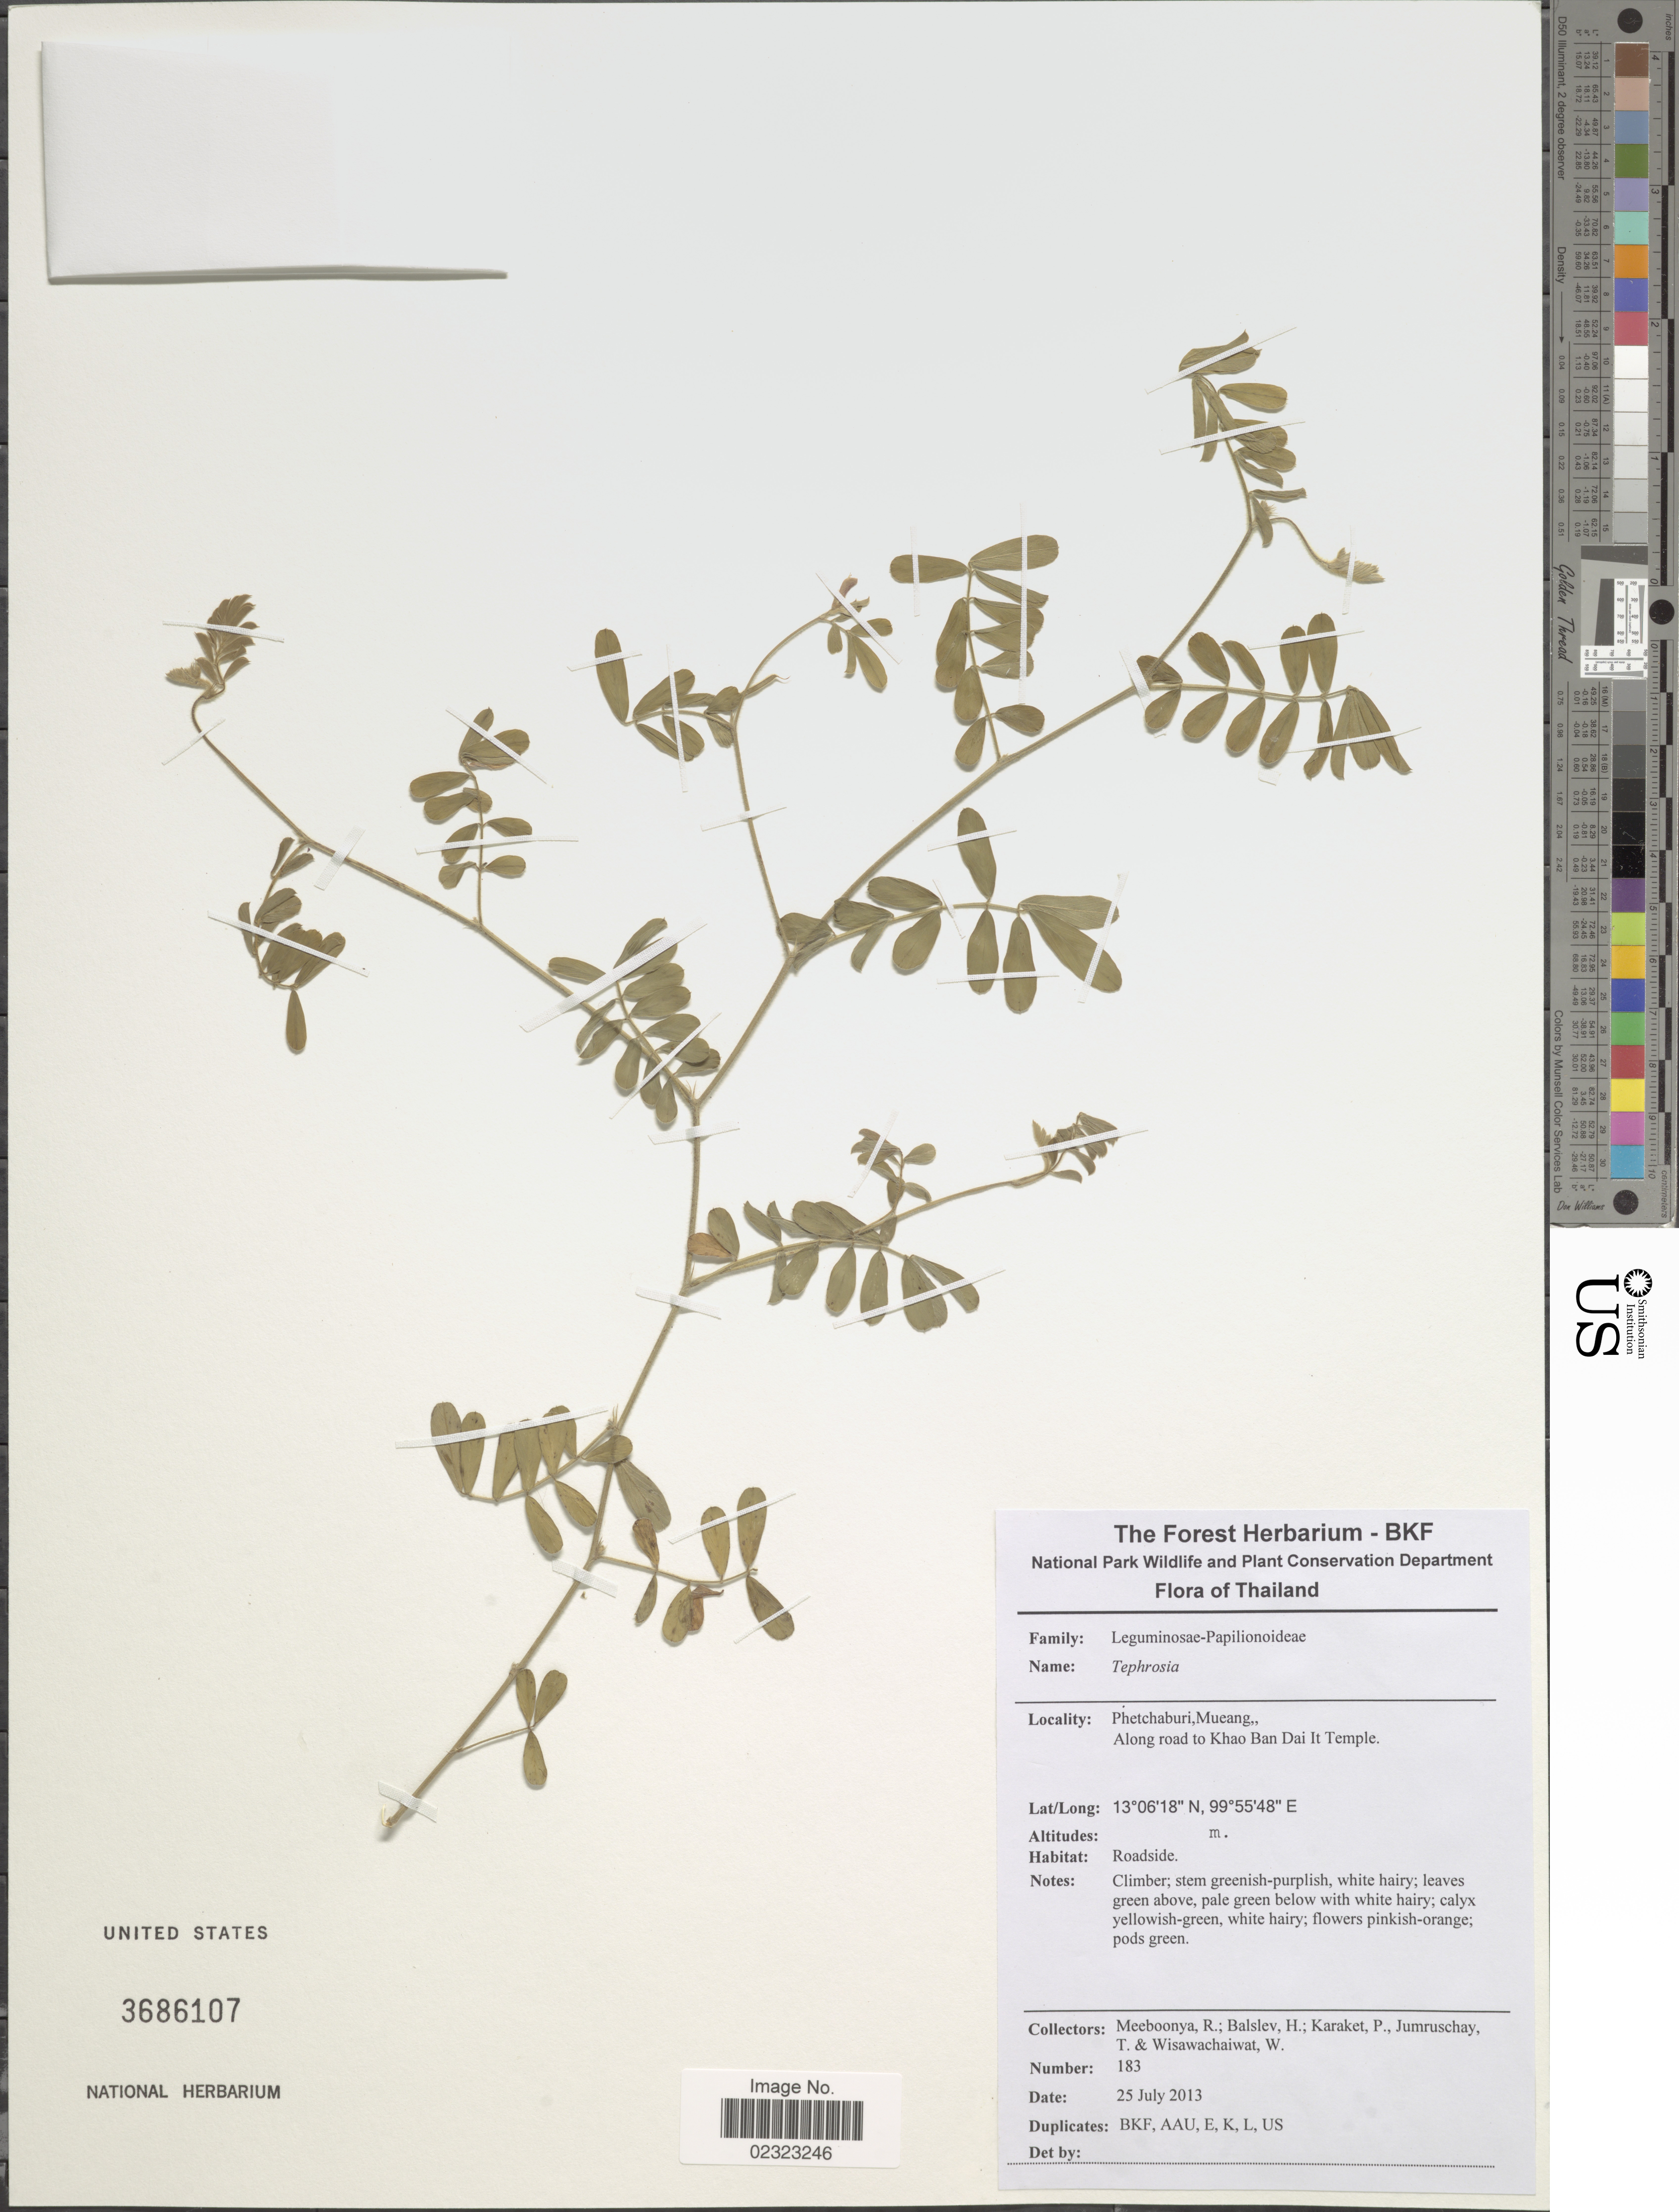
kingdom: Plantae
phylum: Tracheophyta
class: Magnoliopsida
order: Fabales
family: Fabaceae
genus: Tephrosia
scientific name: Tephrosia sp.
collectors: R. Meeboonya, H. Balslev, P. Karaket, T. Jumruschay & W. Wisawachaiwat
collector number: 183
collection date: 2013-07-25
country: Thailand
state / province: Phetchaburi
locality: Mueang, along road to Khao Ban Dai It Temple, roadside.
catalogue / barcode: US 3686107